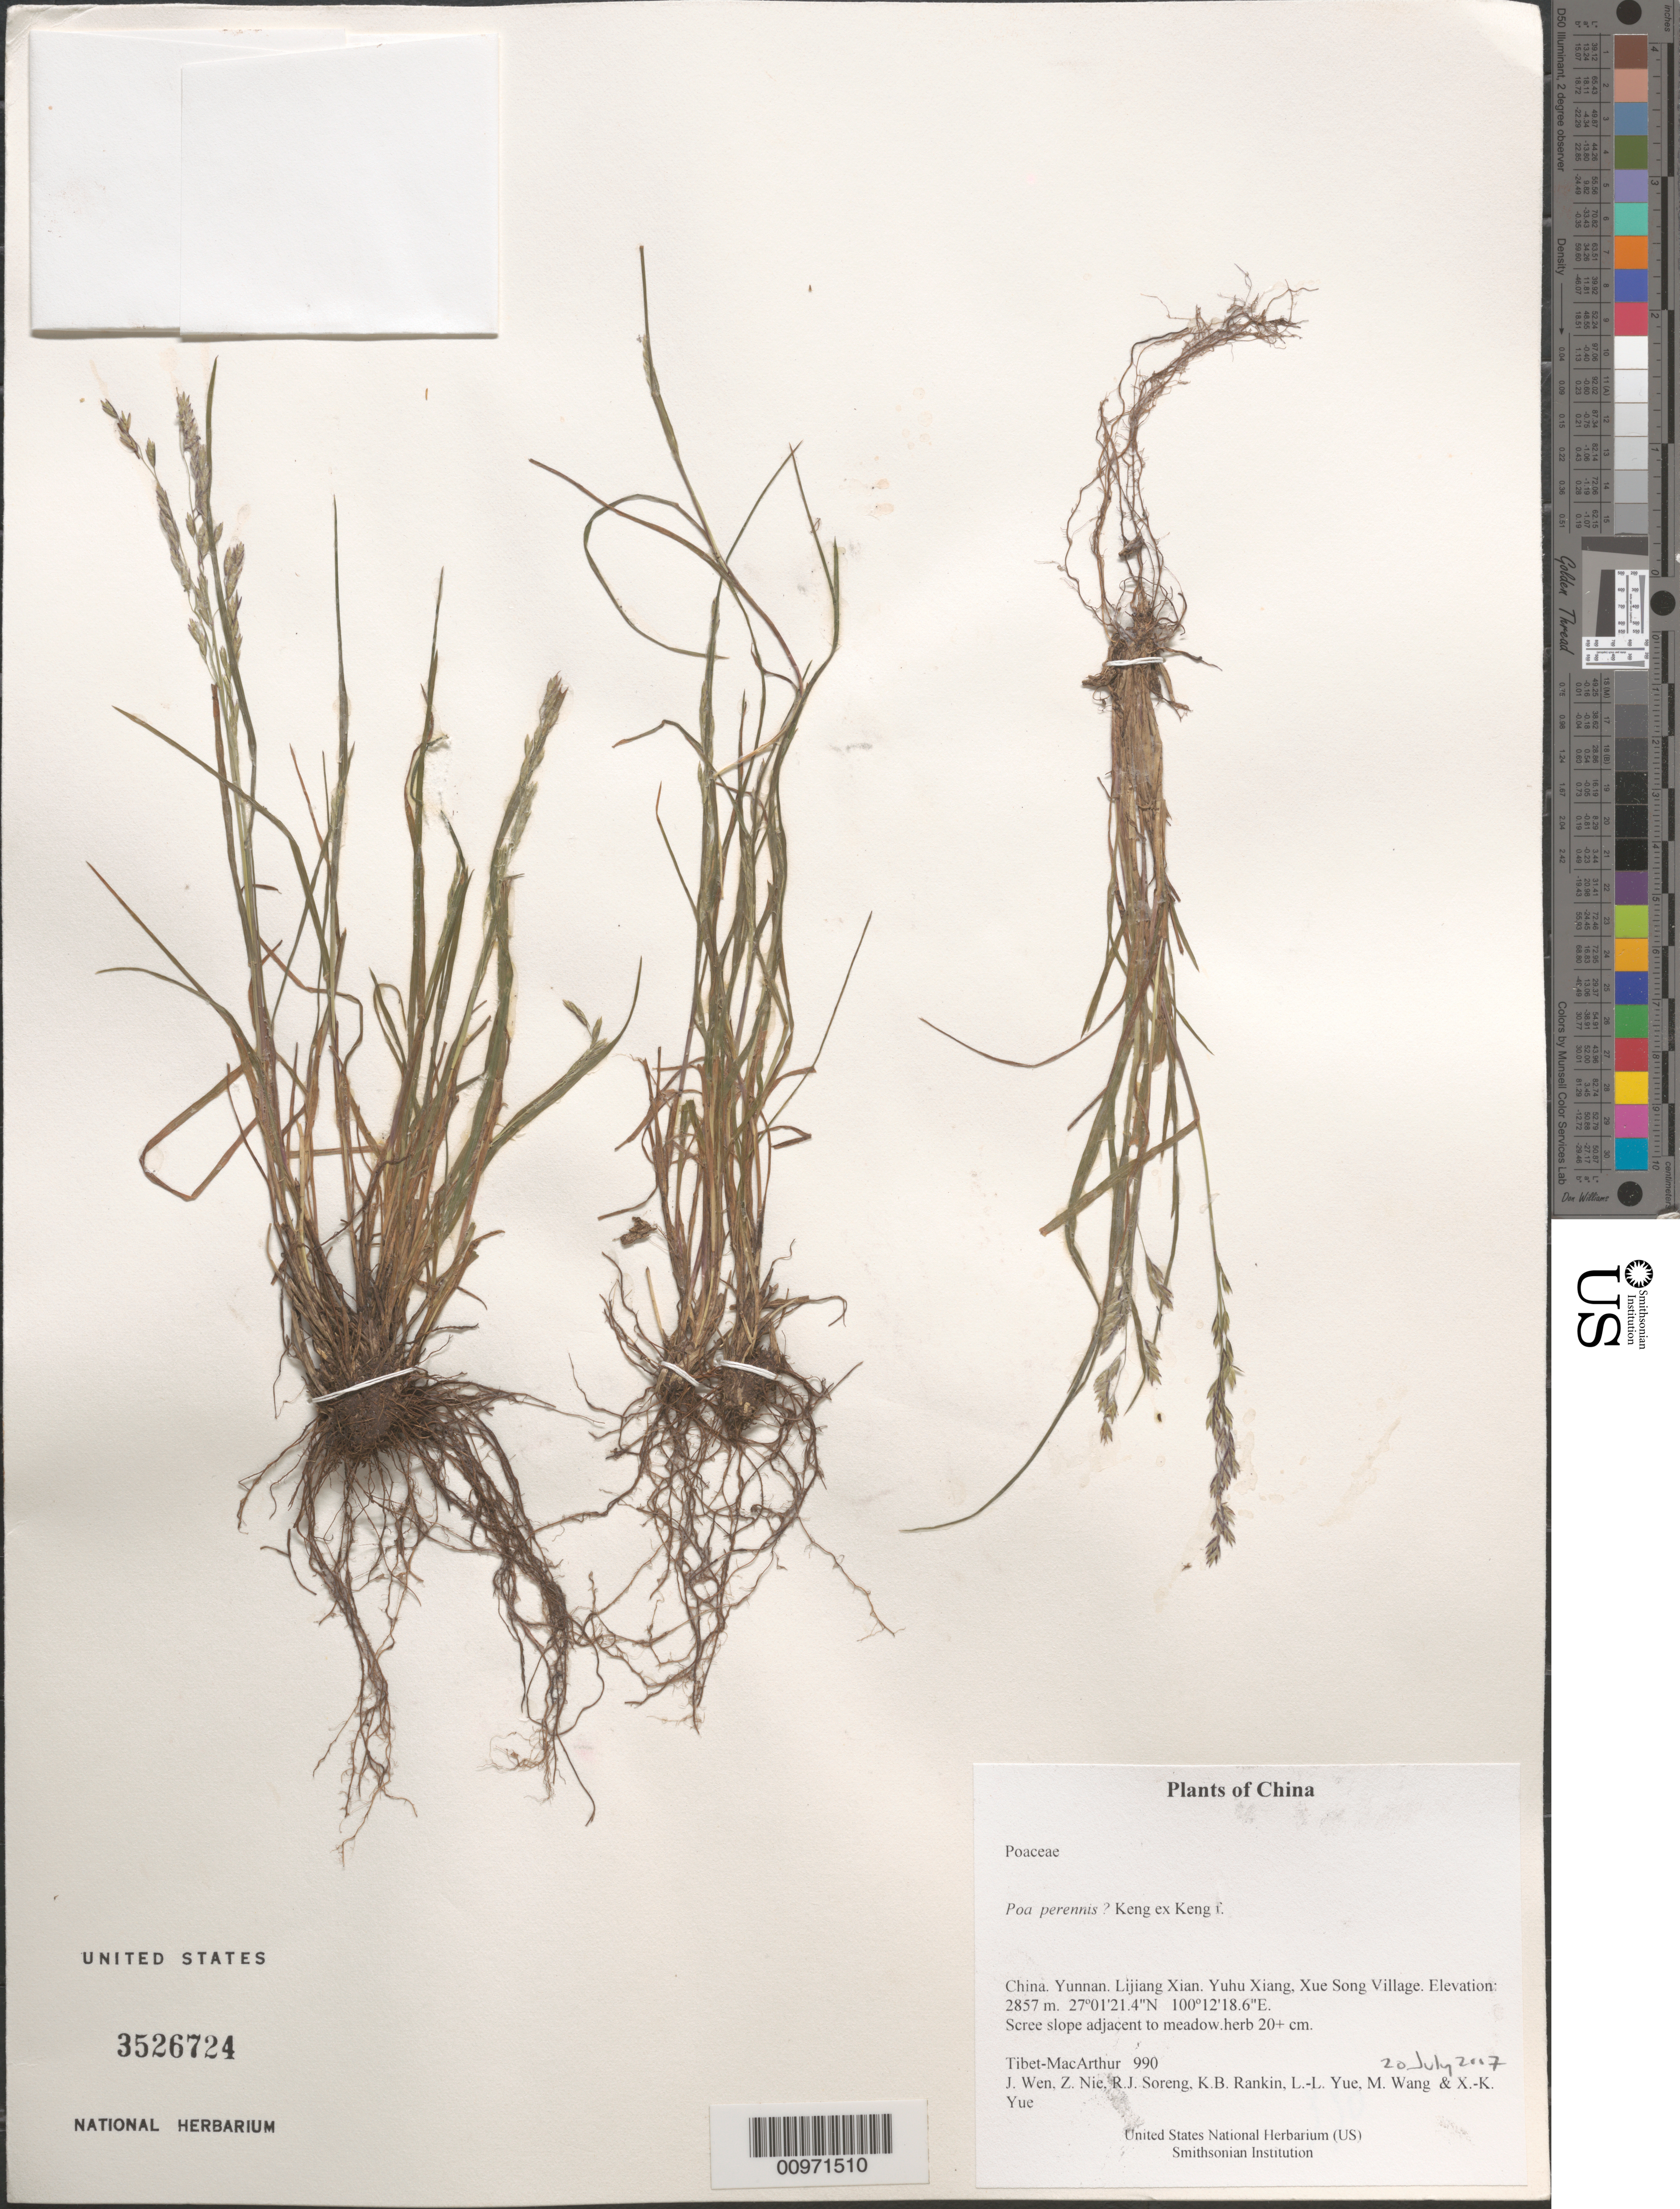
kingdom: Plantae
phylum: Tracheophyta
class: Liliopsida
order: Poales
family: Poaceae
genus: Poa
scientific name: Poa perennis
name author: Keng ex Keng f.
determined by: Soreng, Robert J., Research Associate (BOT), Smithsonian Institution - National Museum of Natural History (UNITED STATES)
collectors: Tibet-MacArthur, J. Wen, Z. Nie, R. J. Soreng, K. Rankin, L. Yue, M. Wang & X. Yue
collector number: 990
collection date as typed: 20 Jul 2007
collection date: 2007-07-20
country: China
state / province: Yunnan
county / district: Lijiang Xian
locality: Yuhu Xiang, Xue Song Village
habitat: Scree slope adjacent to meadow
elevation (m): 2857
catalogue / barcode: US 3526724